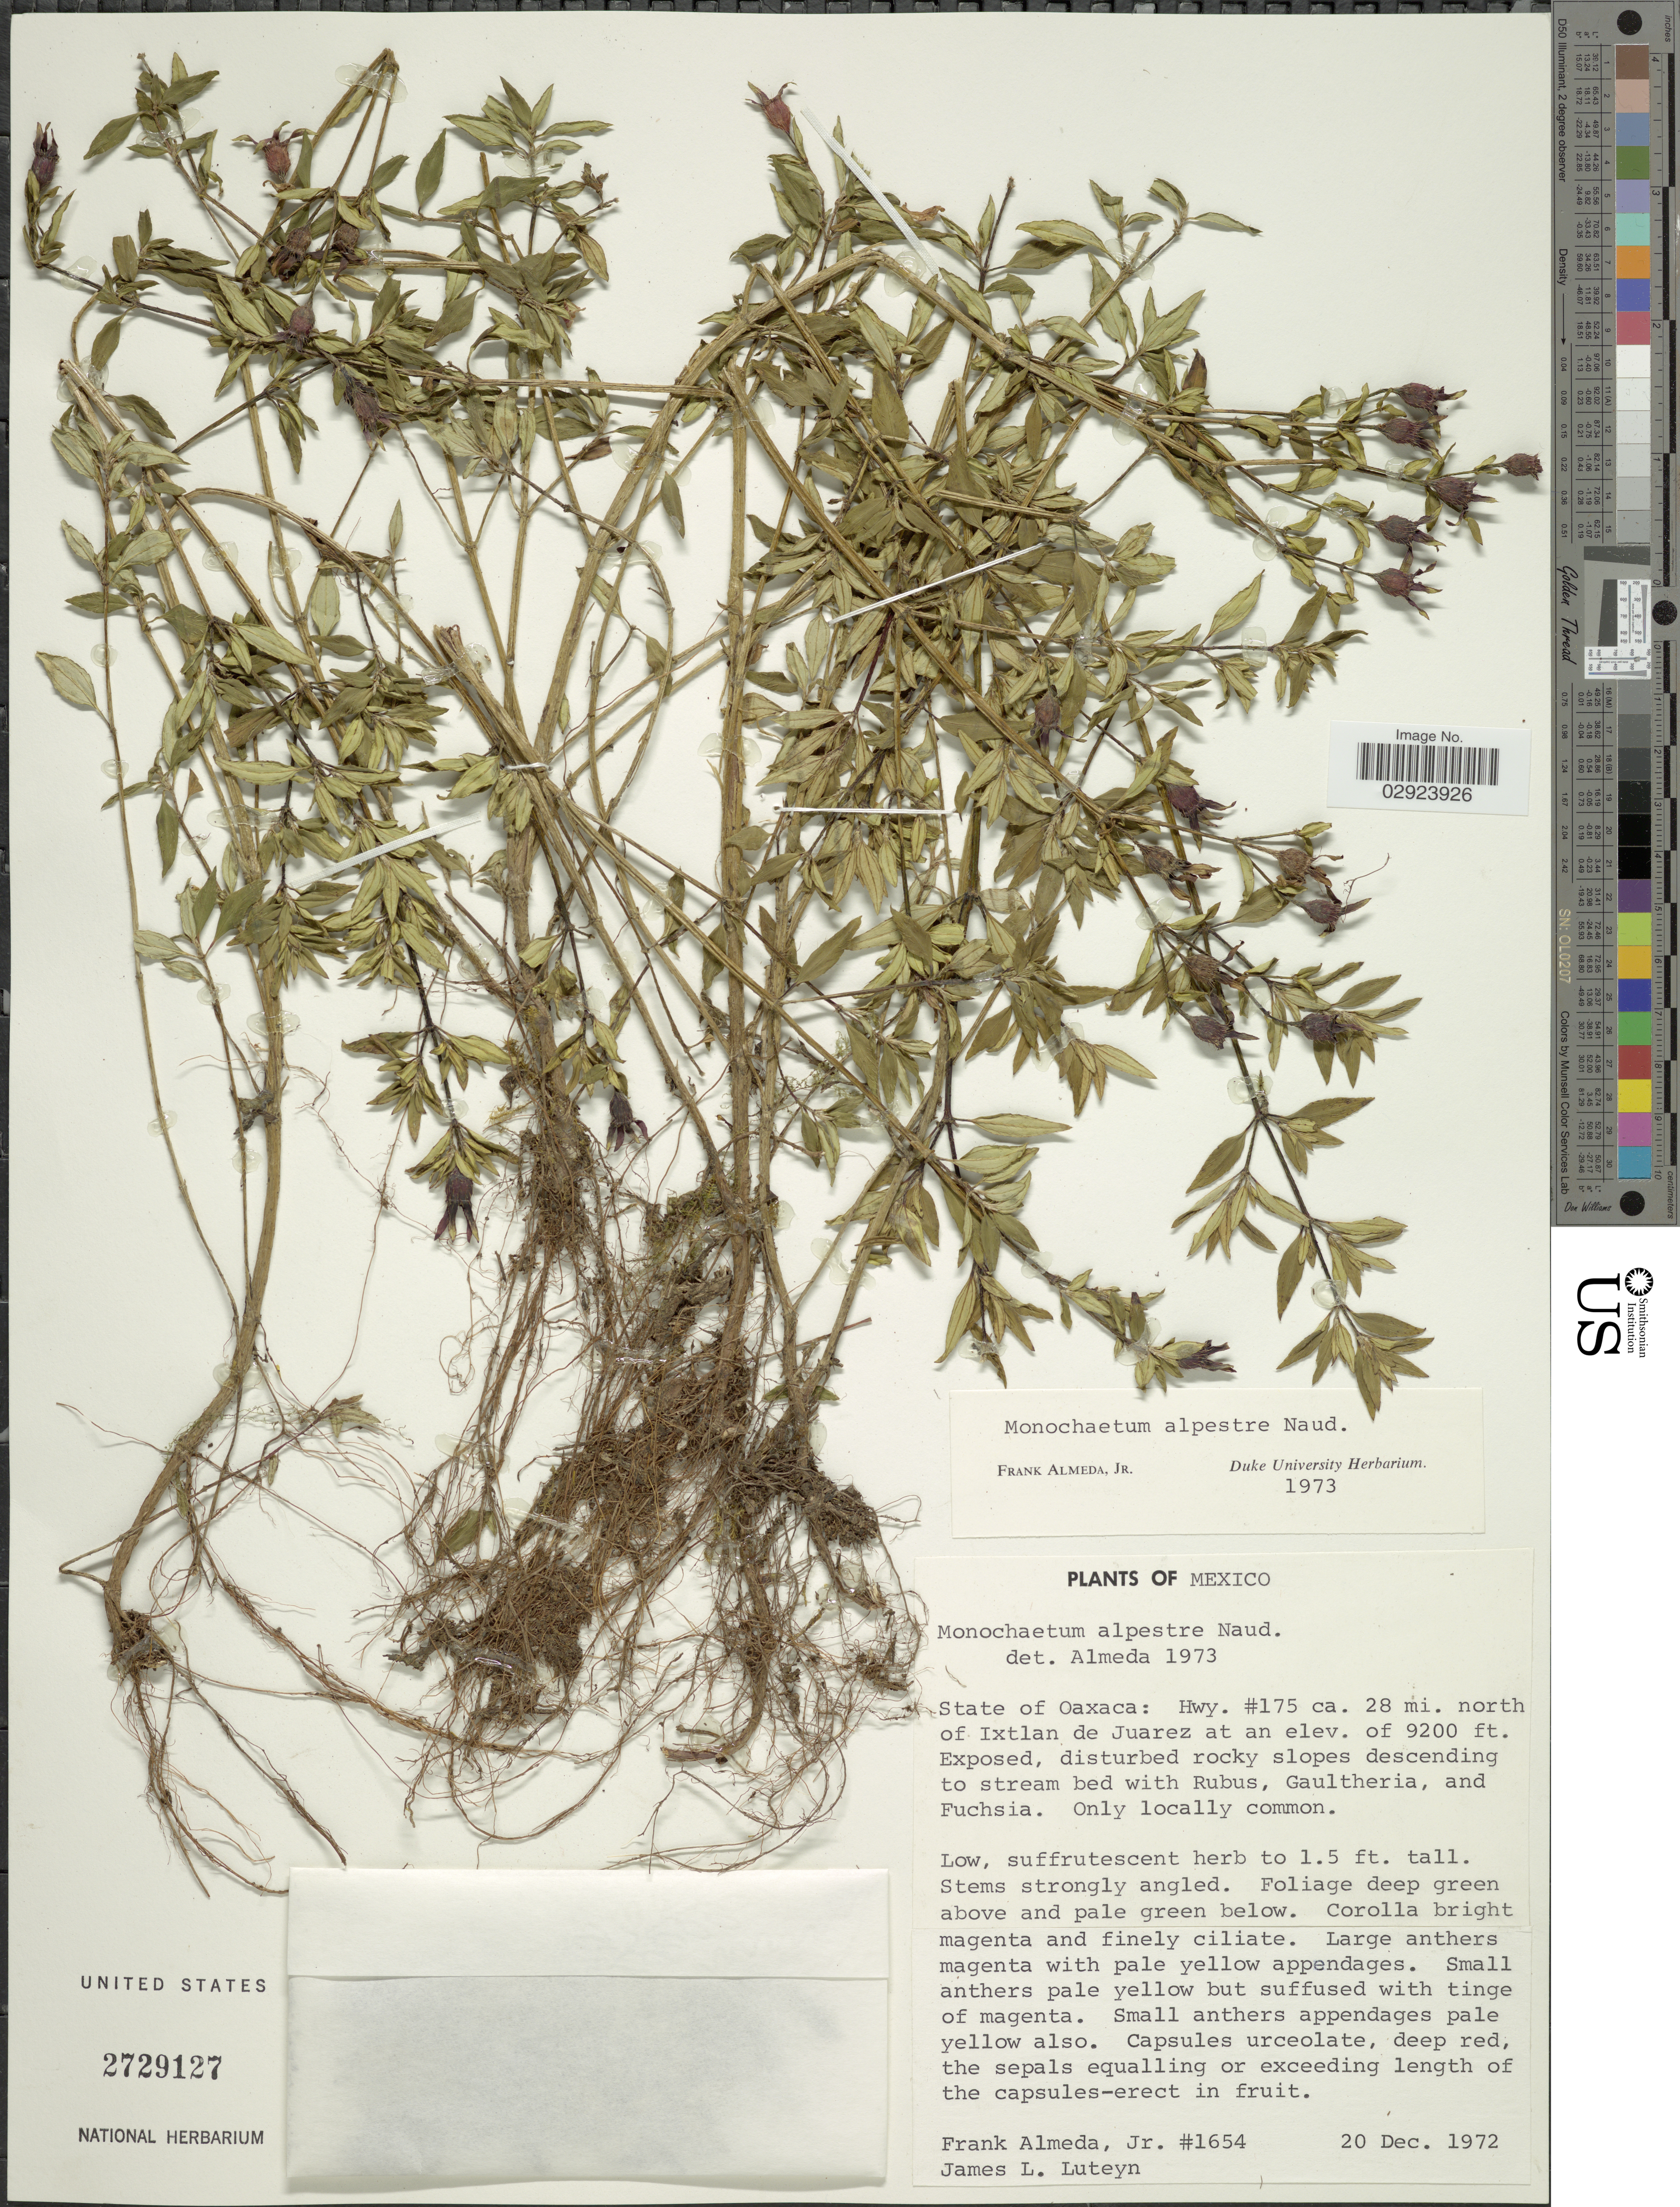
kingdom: Plantae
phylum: Tracheophyta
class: Magnoliopsida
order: Myrtales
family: Melastomataceae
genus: Monochaetum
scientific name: Monochaetum alpestre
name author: Naudin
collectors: F. Almeda & J. L. Luteyn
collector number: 1654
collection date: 1972-12-20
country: Mexico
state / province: Oaxaca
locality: Hwy. # 175 ca. 28 mi. north of Ixtlan de Juarez.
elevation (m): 2804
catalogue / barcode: US 2729127